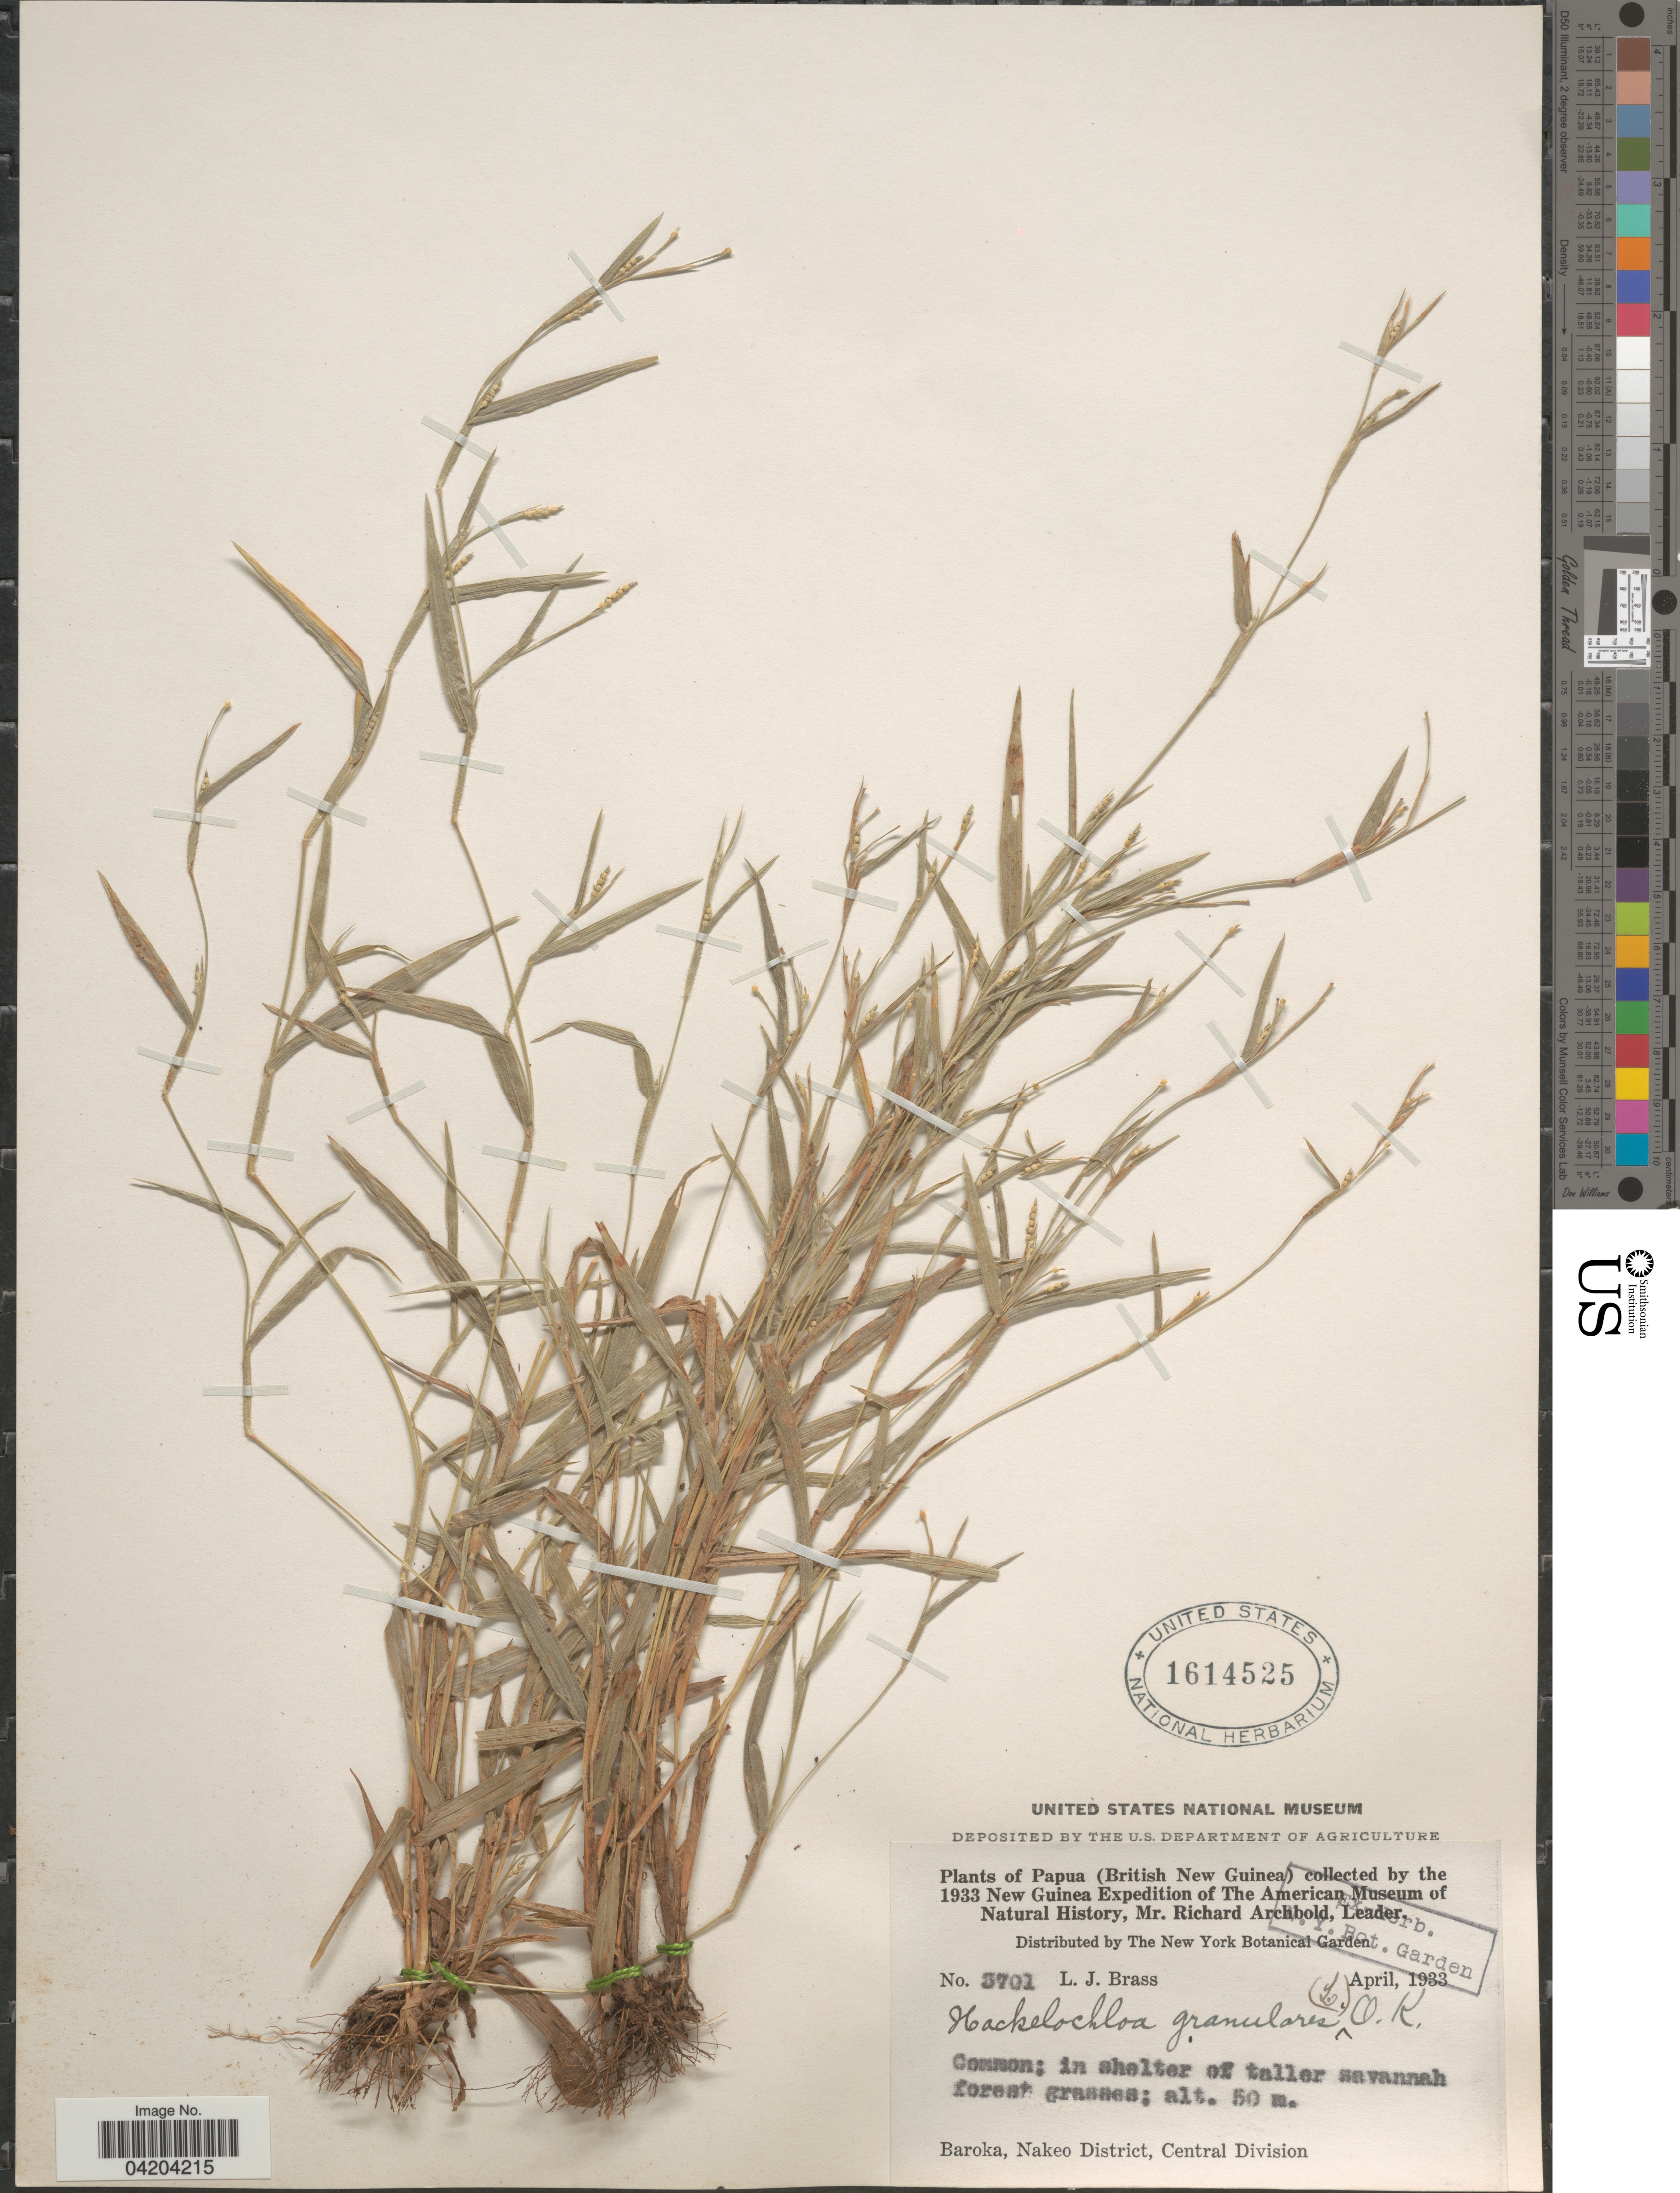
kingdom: Plantae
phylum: Tracheophyta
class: Liliopsida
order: Poales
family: Poaceae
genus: Mnesithea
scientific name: Mnesithea granularis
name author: (L.) de Koning & Sosef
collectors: L. J. Brass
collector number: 3701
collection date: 1933-04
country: Papua New Guinea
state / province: Central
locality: Papua (British New Guinea). The 1933 New Guinea Expedition of The American Museum of Natural History. Baroka, Nakeo District, Central Division.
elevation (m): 50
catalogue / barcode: US 1614525